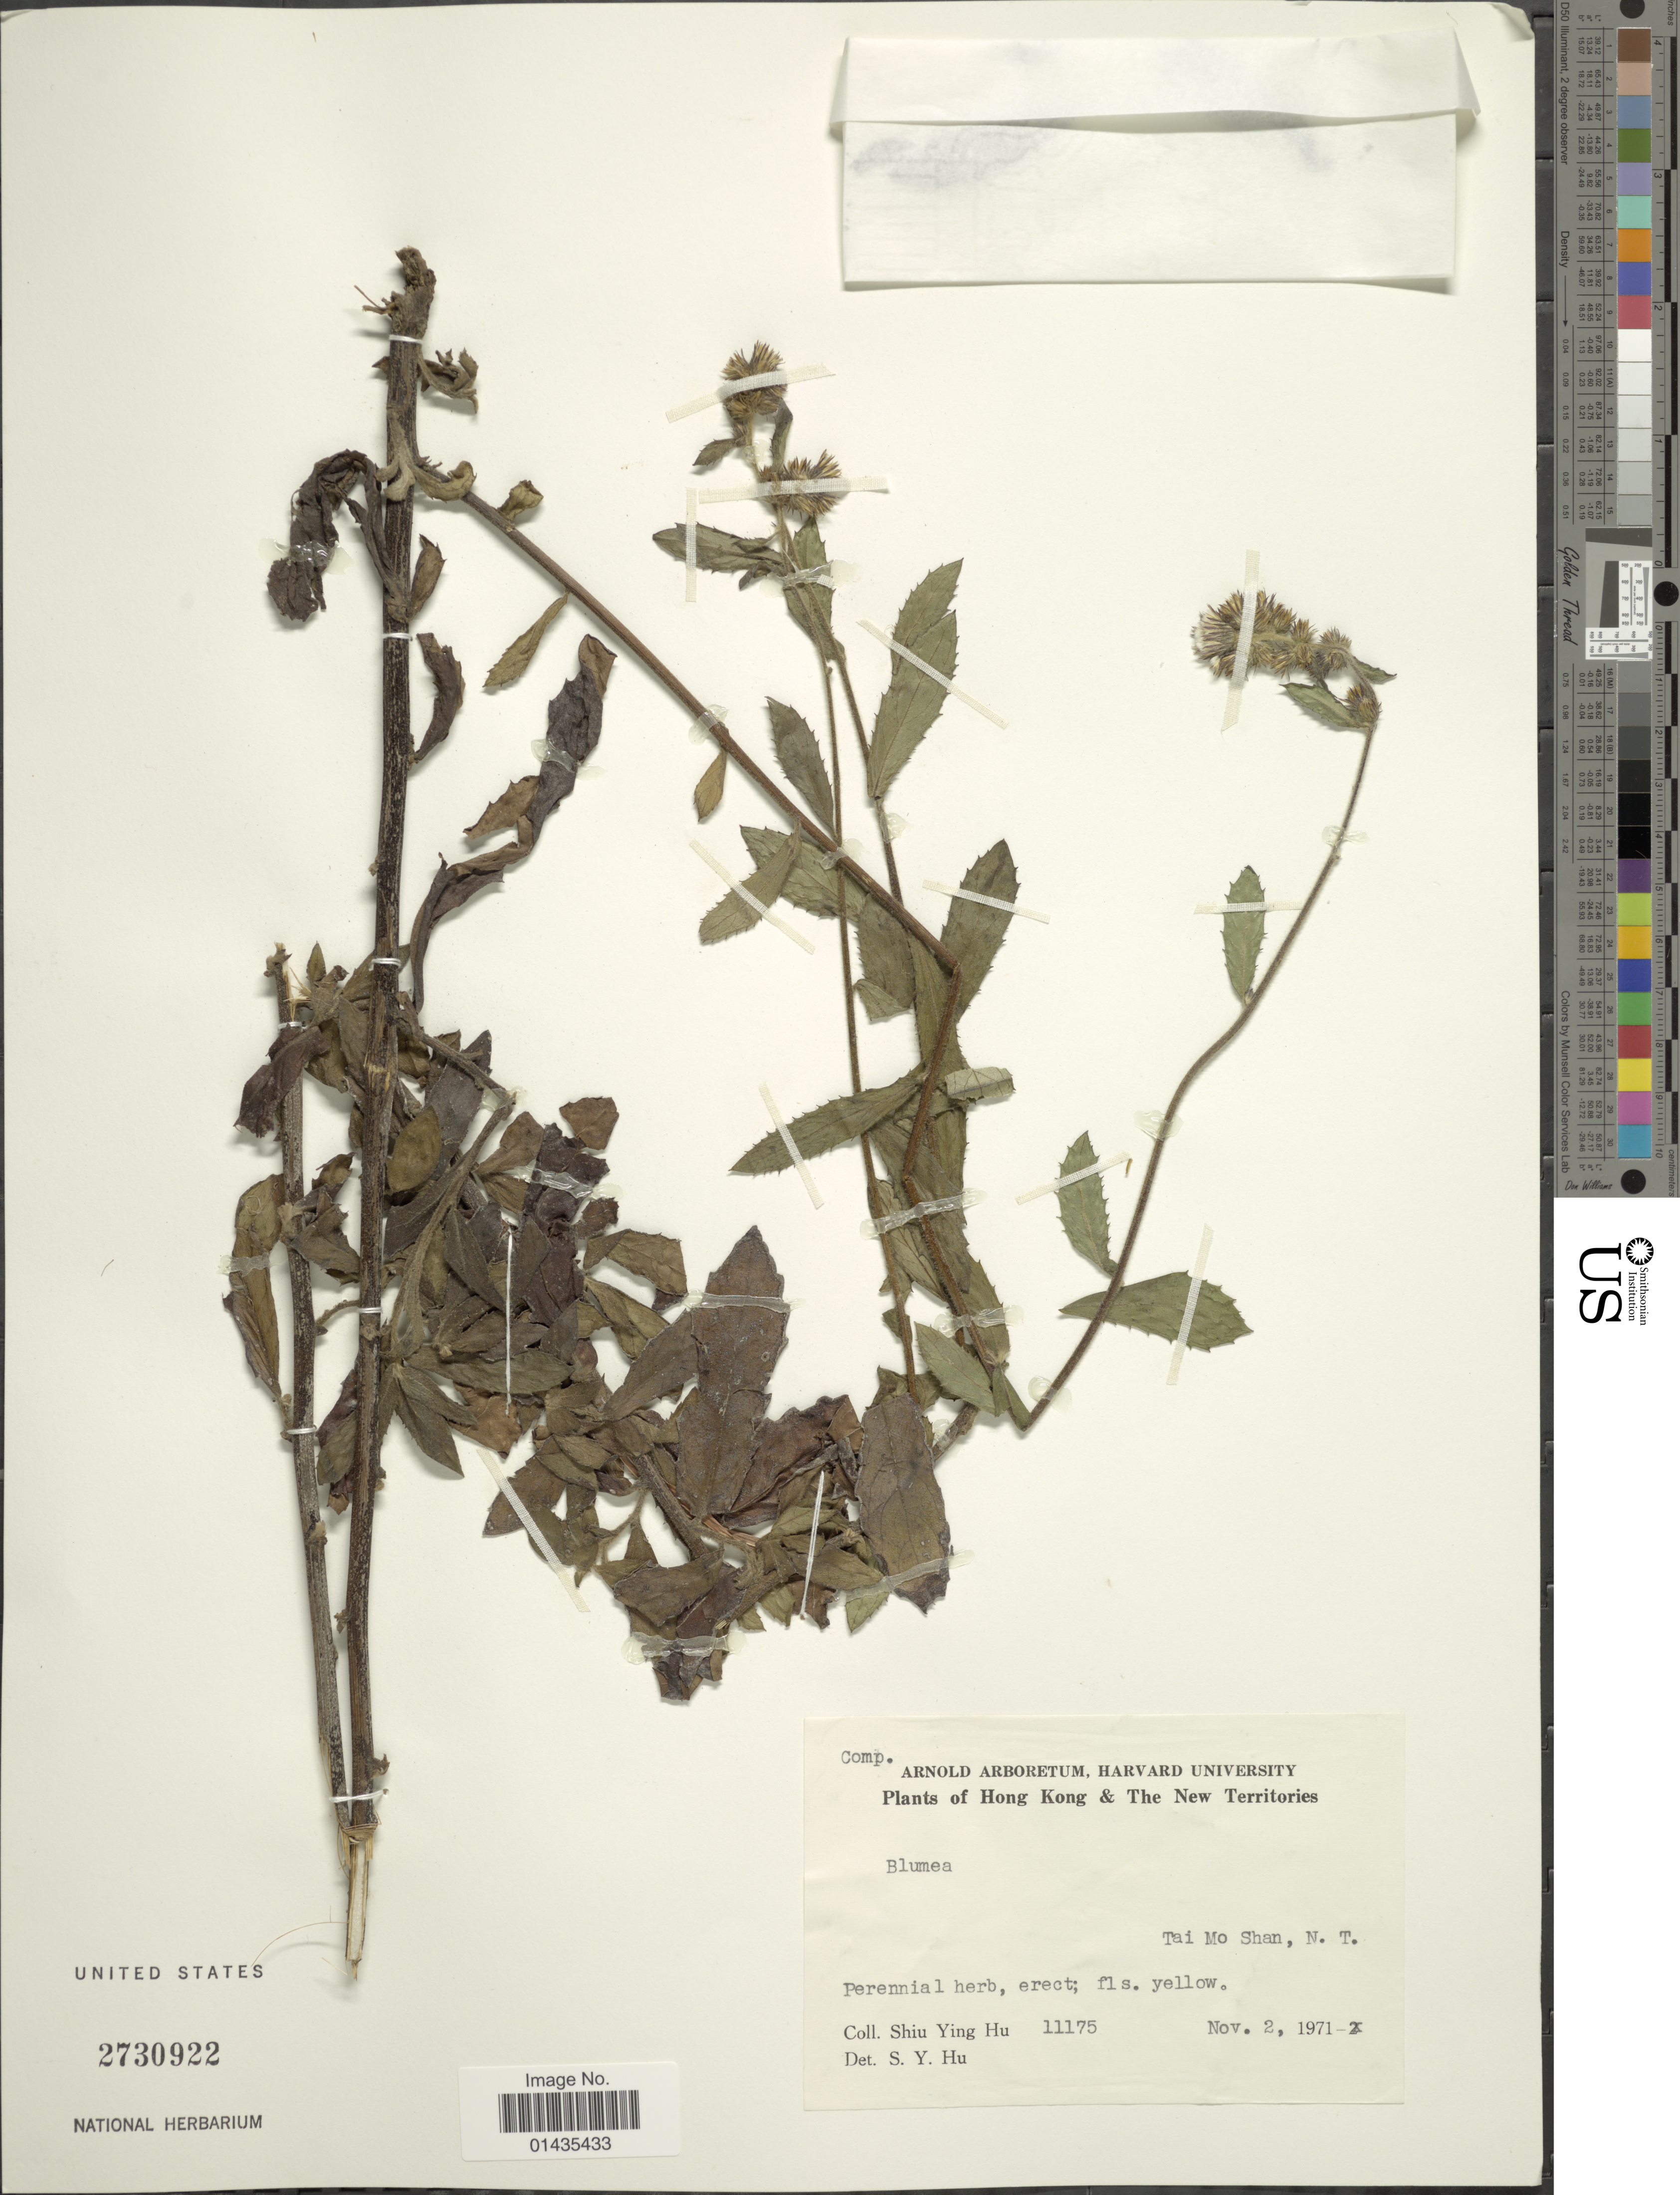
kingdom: Plantae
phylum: Tracheophyta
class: Magnoliopsida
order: Asterales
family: Asteraceae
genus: Blumea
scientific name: Blumea sp.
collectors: S. Y. Hu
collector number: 11175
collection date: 1971-11-02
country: China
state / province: Hong Kong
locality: The New Territories, Tai Mo Shan, N. T.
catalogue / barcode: US 2730922